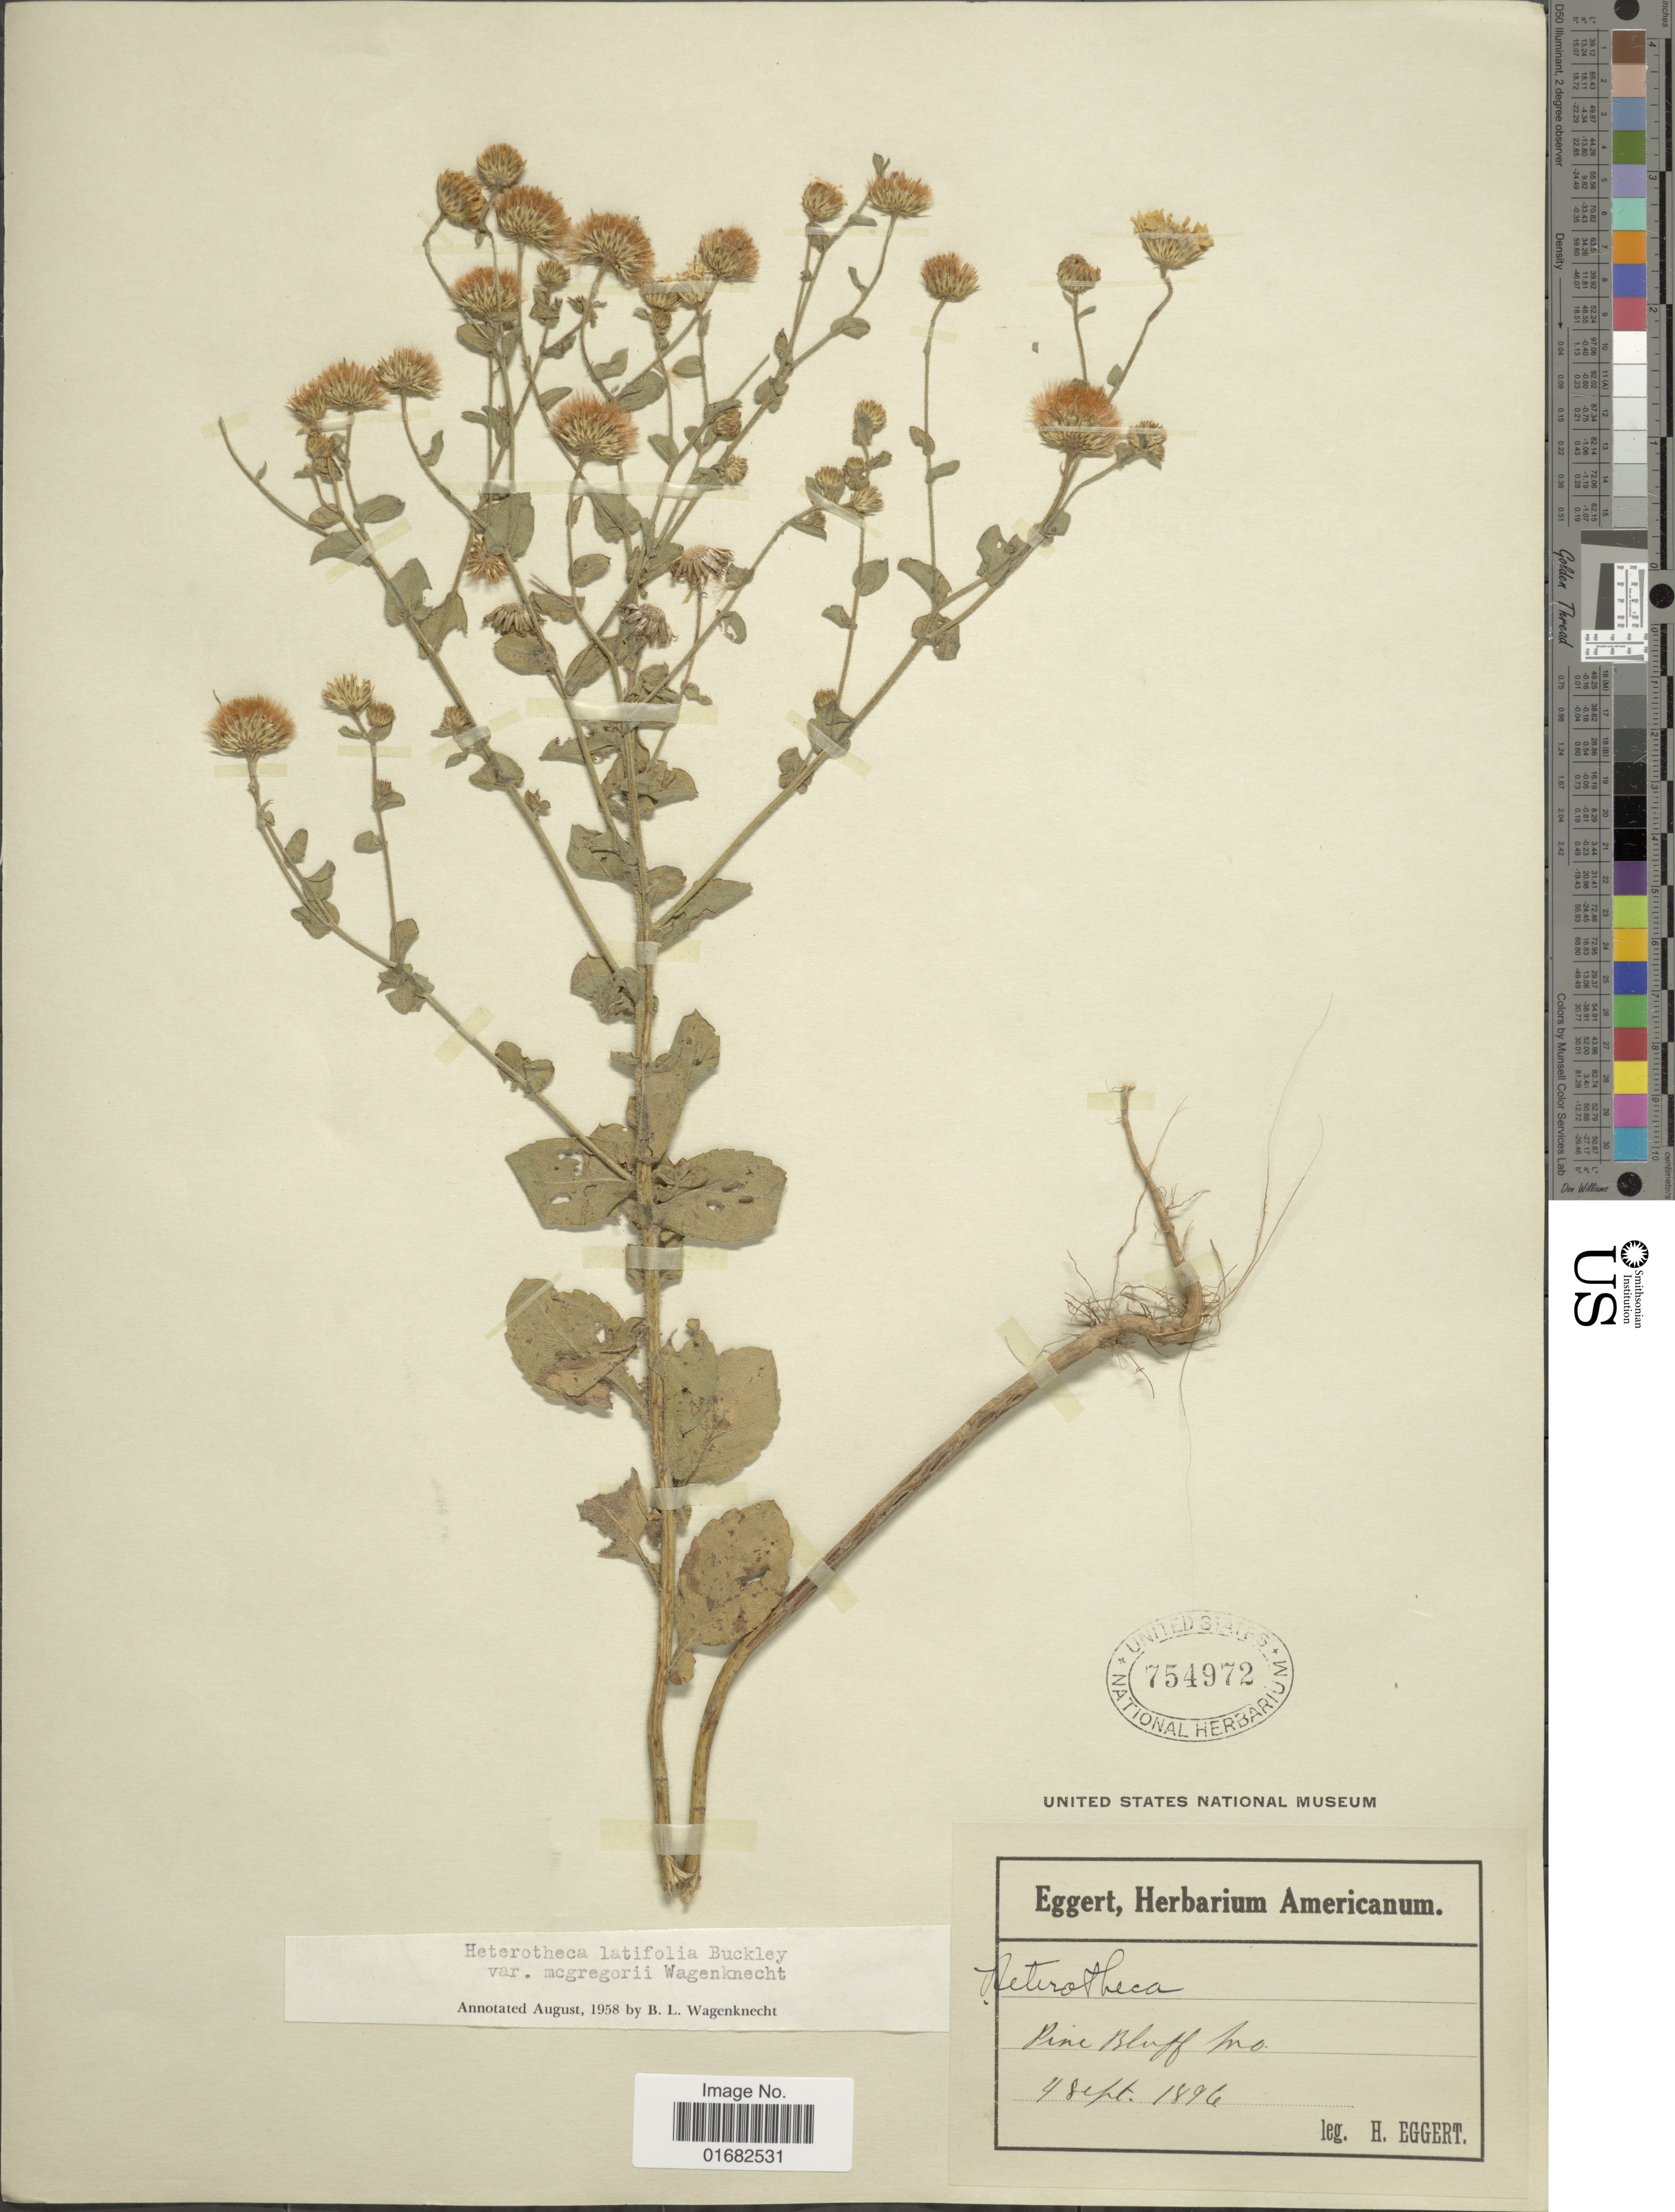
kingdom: Plantae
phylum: Tracheophyta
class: Magnoliopsida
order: Asterales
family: Asteraceae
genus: Heterotheca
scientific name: Heterotheca latifolia var. macgregoris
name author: B. Wagenkn.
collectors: H. Eggert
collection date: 1896-09-04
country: United States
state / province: Missouri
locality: Pine Bluff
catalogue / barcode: US 754972